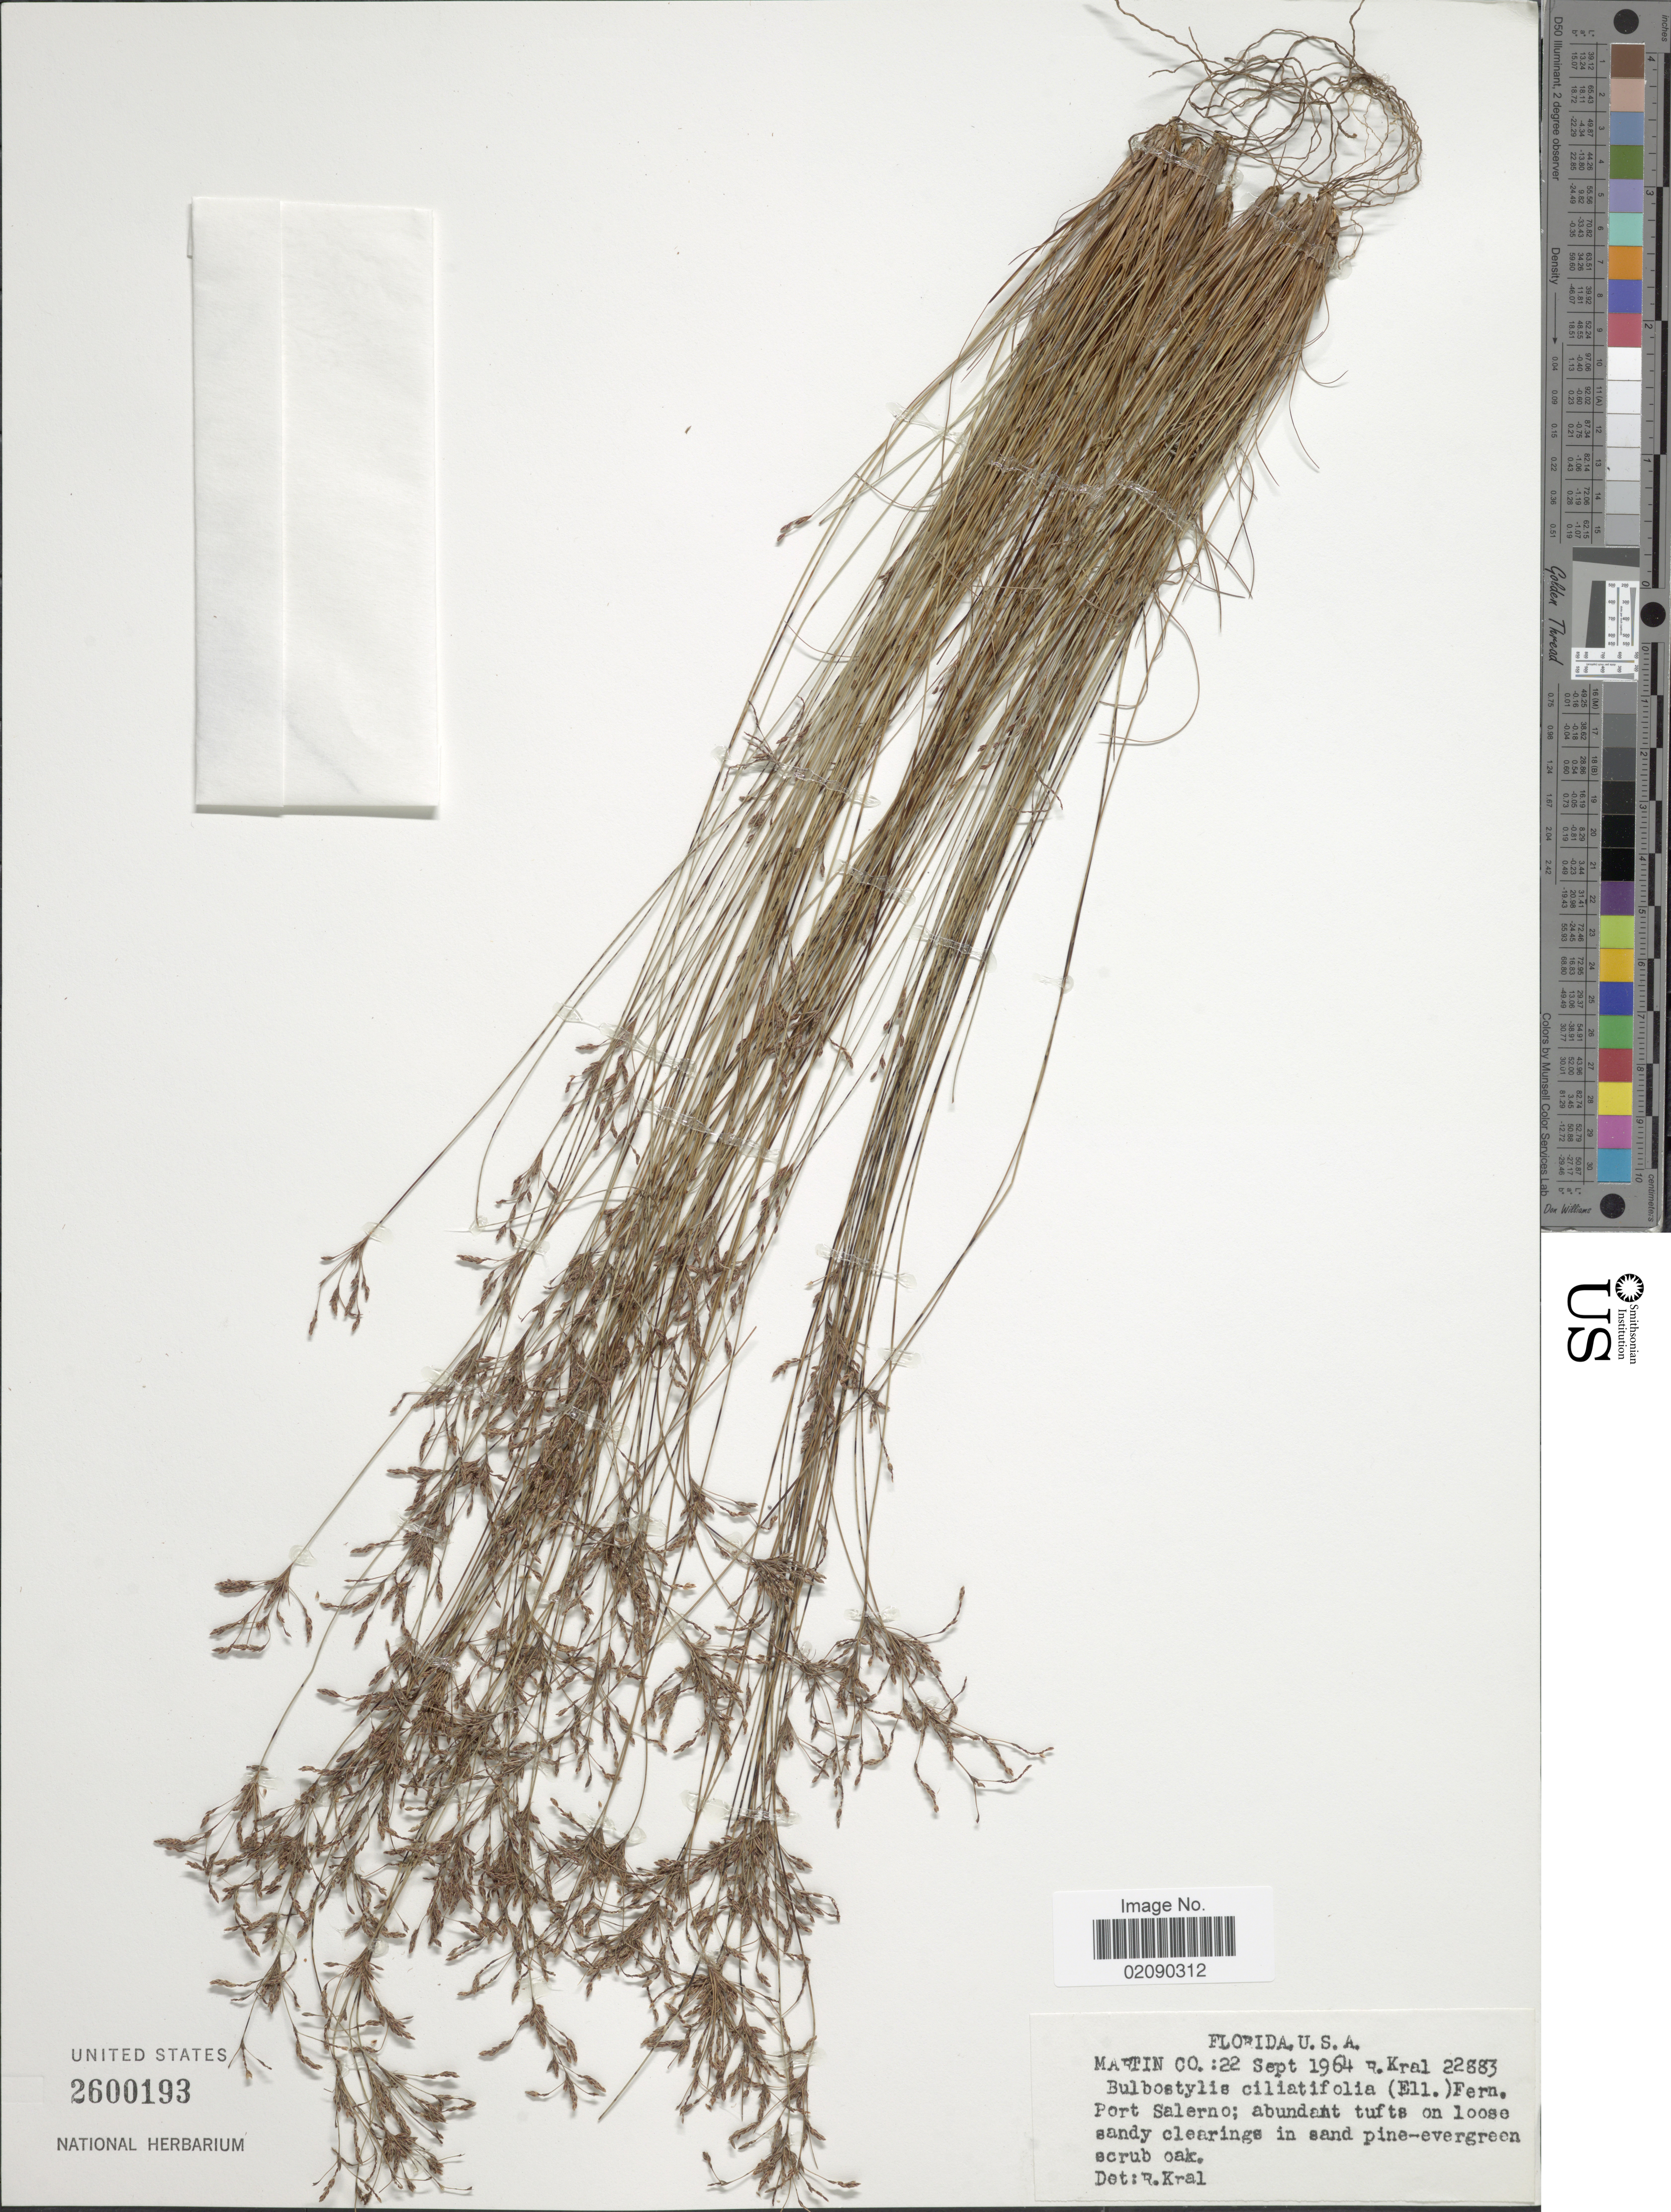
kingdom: Plantae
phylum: Tracheophyta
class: Liliopsida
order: Poales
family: Cyperaceae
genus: Bulbostylis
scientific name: Bulbostylis ciliatifolia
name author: (Elliott) Fernald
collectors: R. Kral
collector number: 22883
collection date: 1964-09-22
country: United States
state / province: Florida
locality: Martin Co. Port Salerno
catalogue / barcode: US 2600193